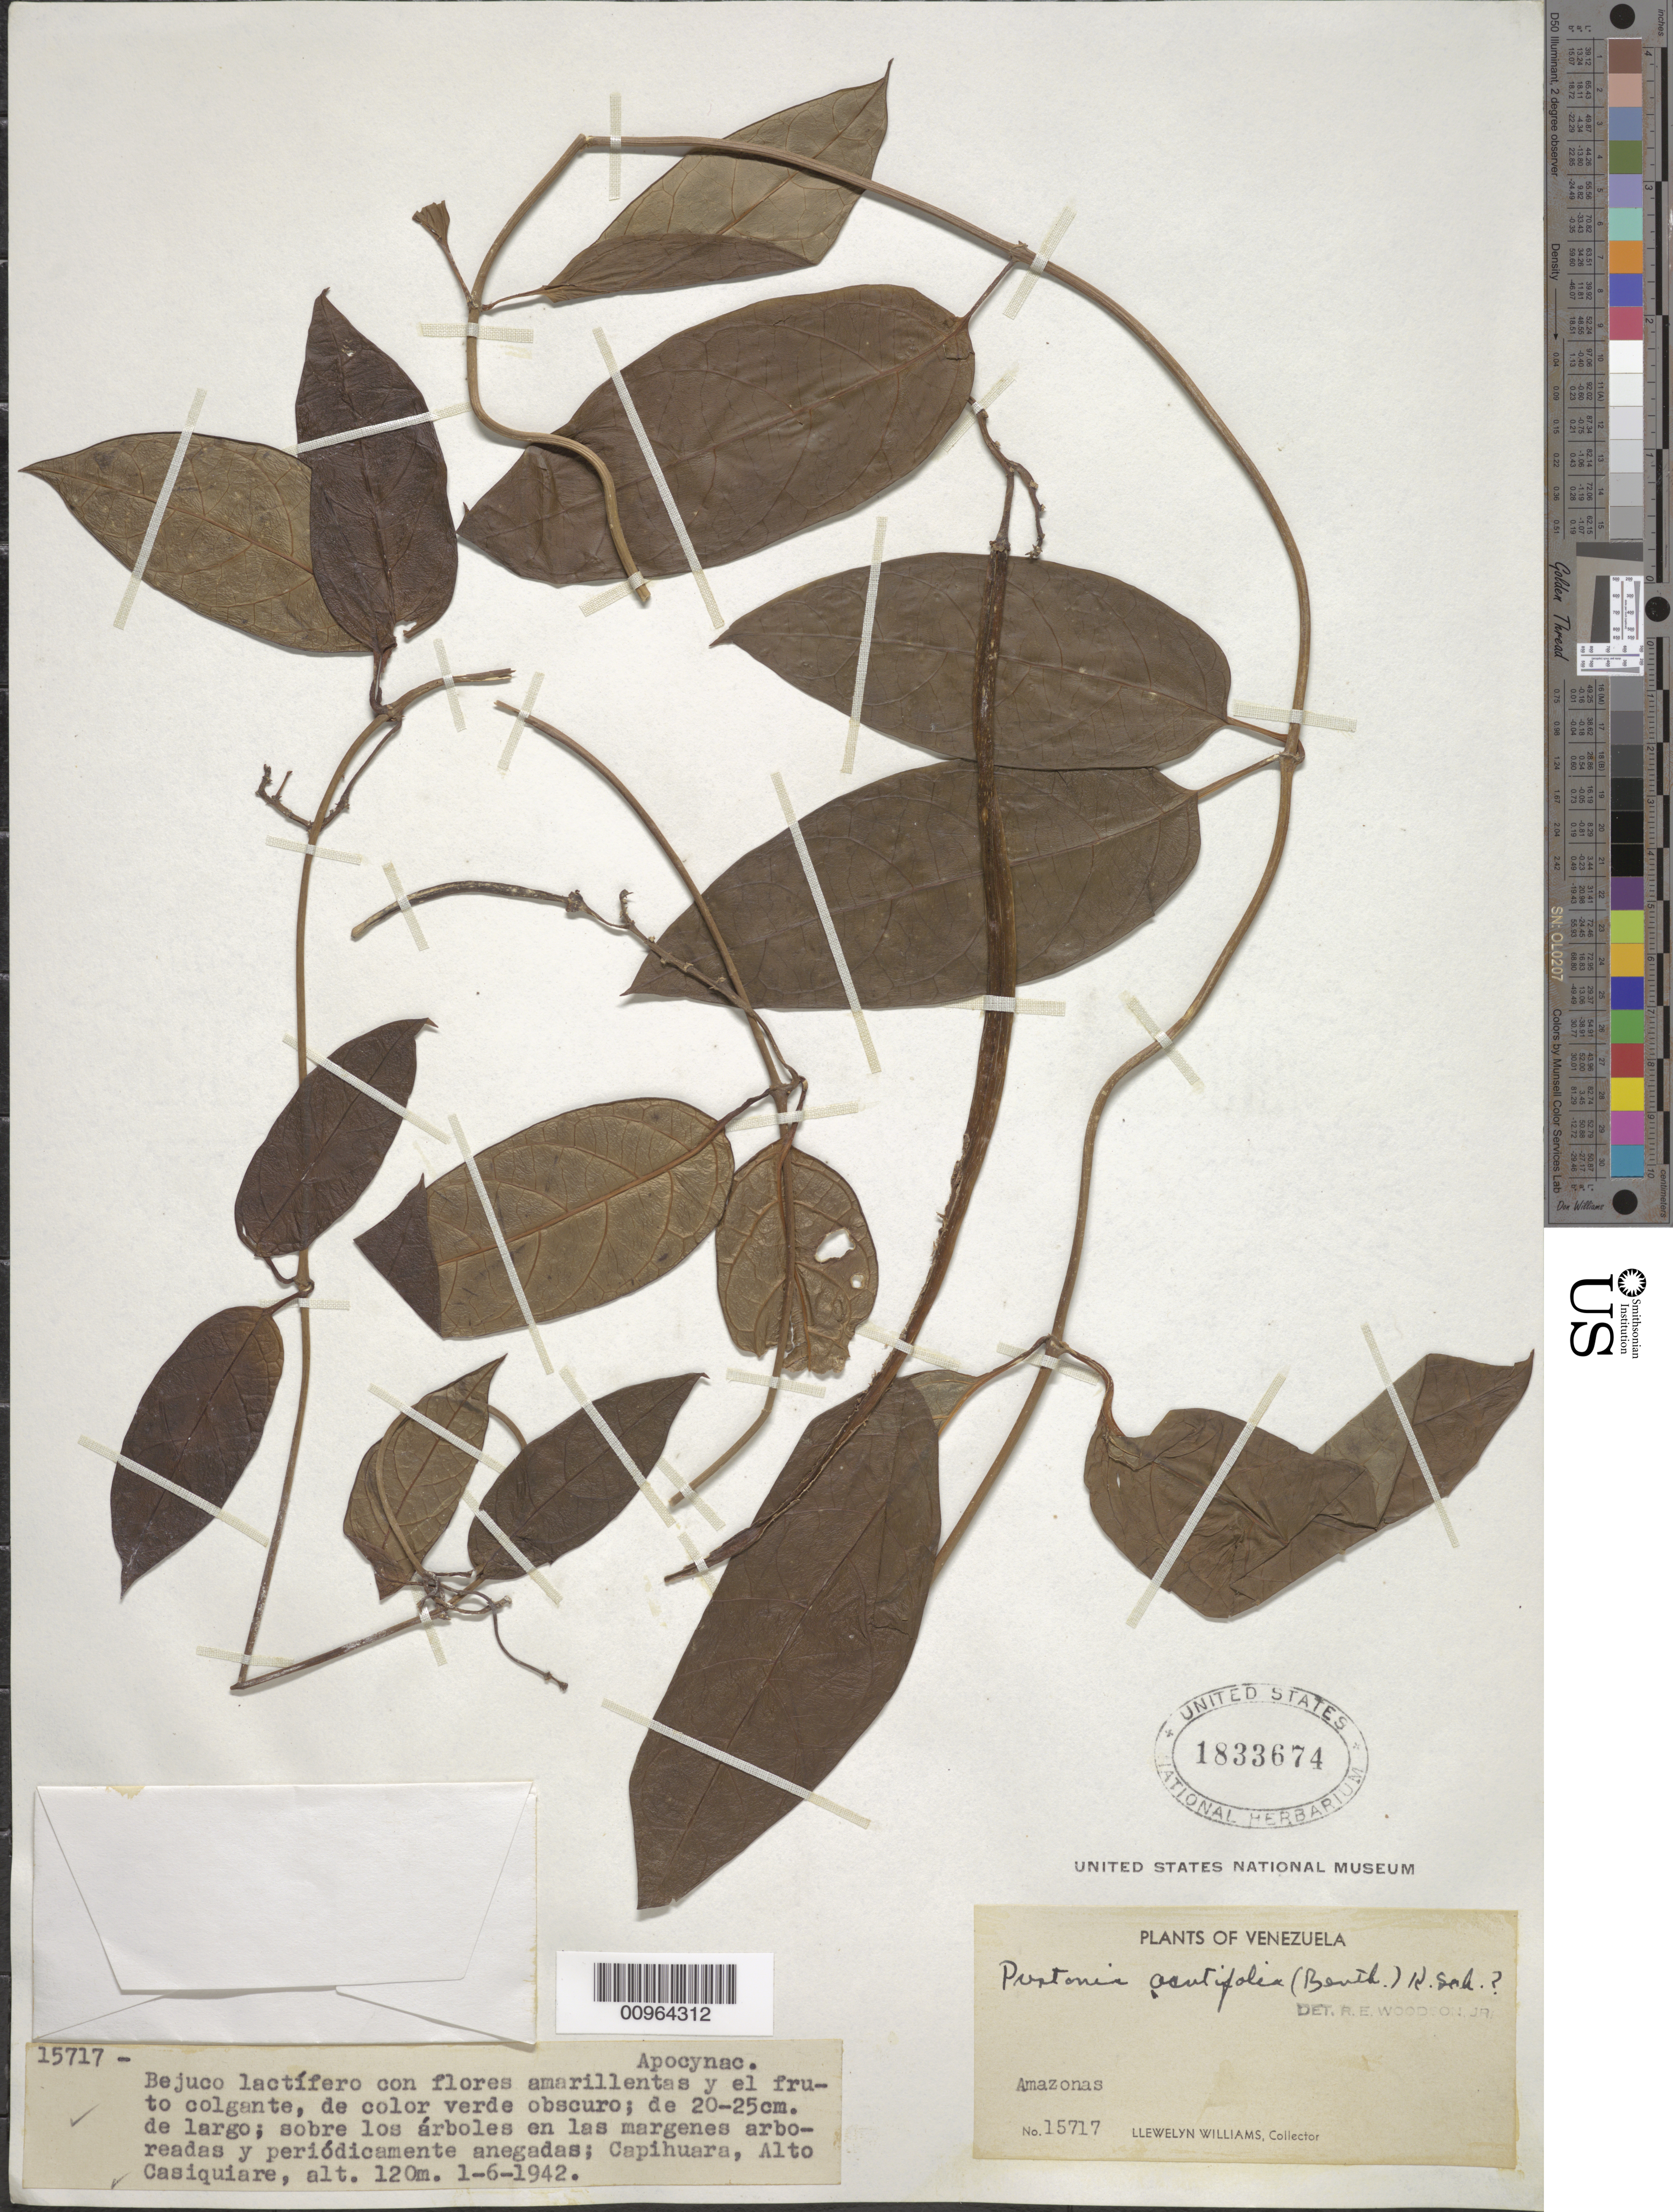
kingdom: Plantae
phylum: Tracheophyta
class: Magnoliopsida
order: Gentianales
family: Apocynaceae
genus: Prestonia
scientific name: Prestonia acutifolia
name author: (Benth. & Müll. Arg.) K. Schum.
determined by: Woodson, R. E., Jr.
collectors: Ll. Williams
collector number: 15717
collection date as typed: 1-Jun-42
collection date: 1942-06-01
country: Venezuela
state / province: Amazonas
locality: Capihuara, Alto Casiquiare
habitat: Sobre los arboles en la margen arboreadas y periodicamente anegadas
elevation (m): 120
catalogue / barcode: US 1833674